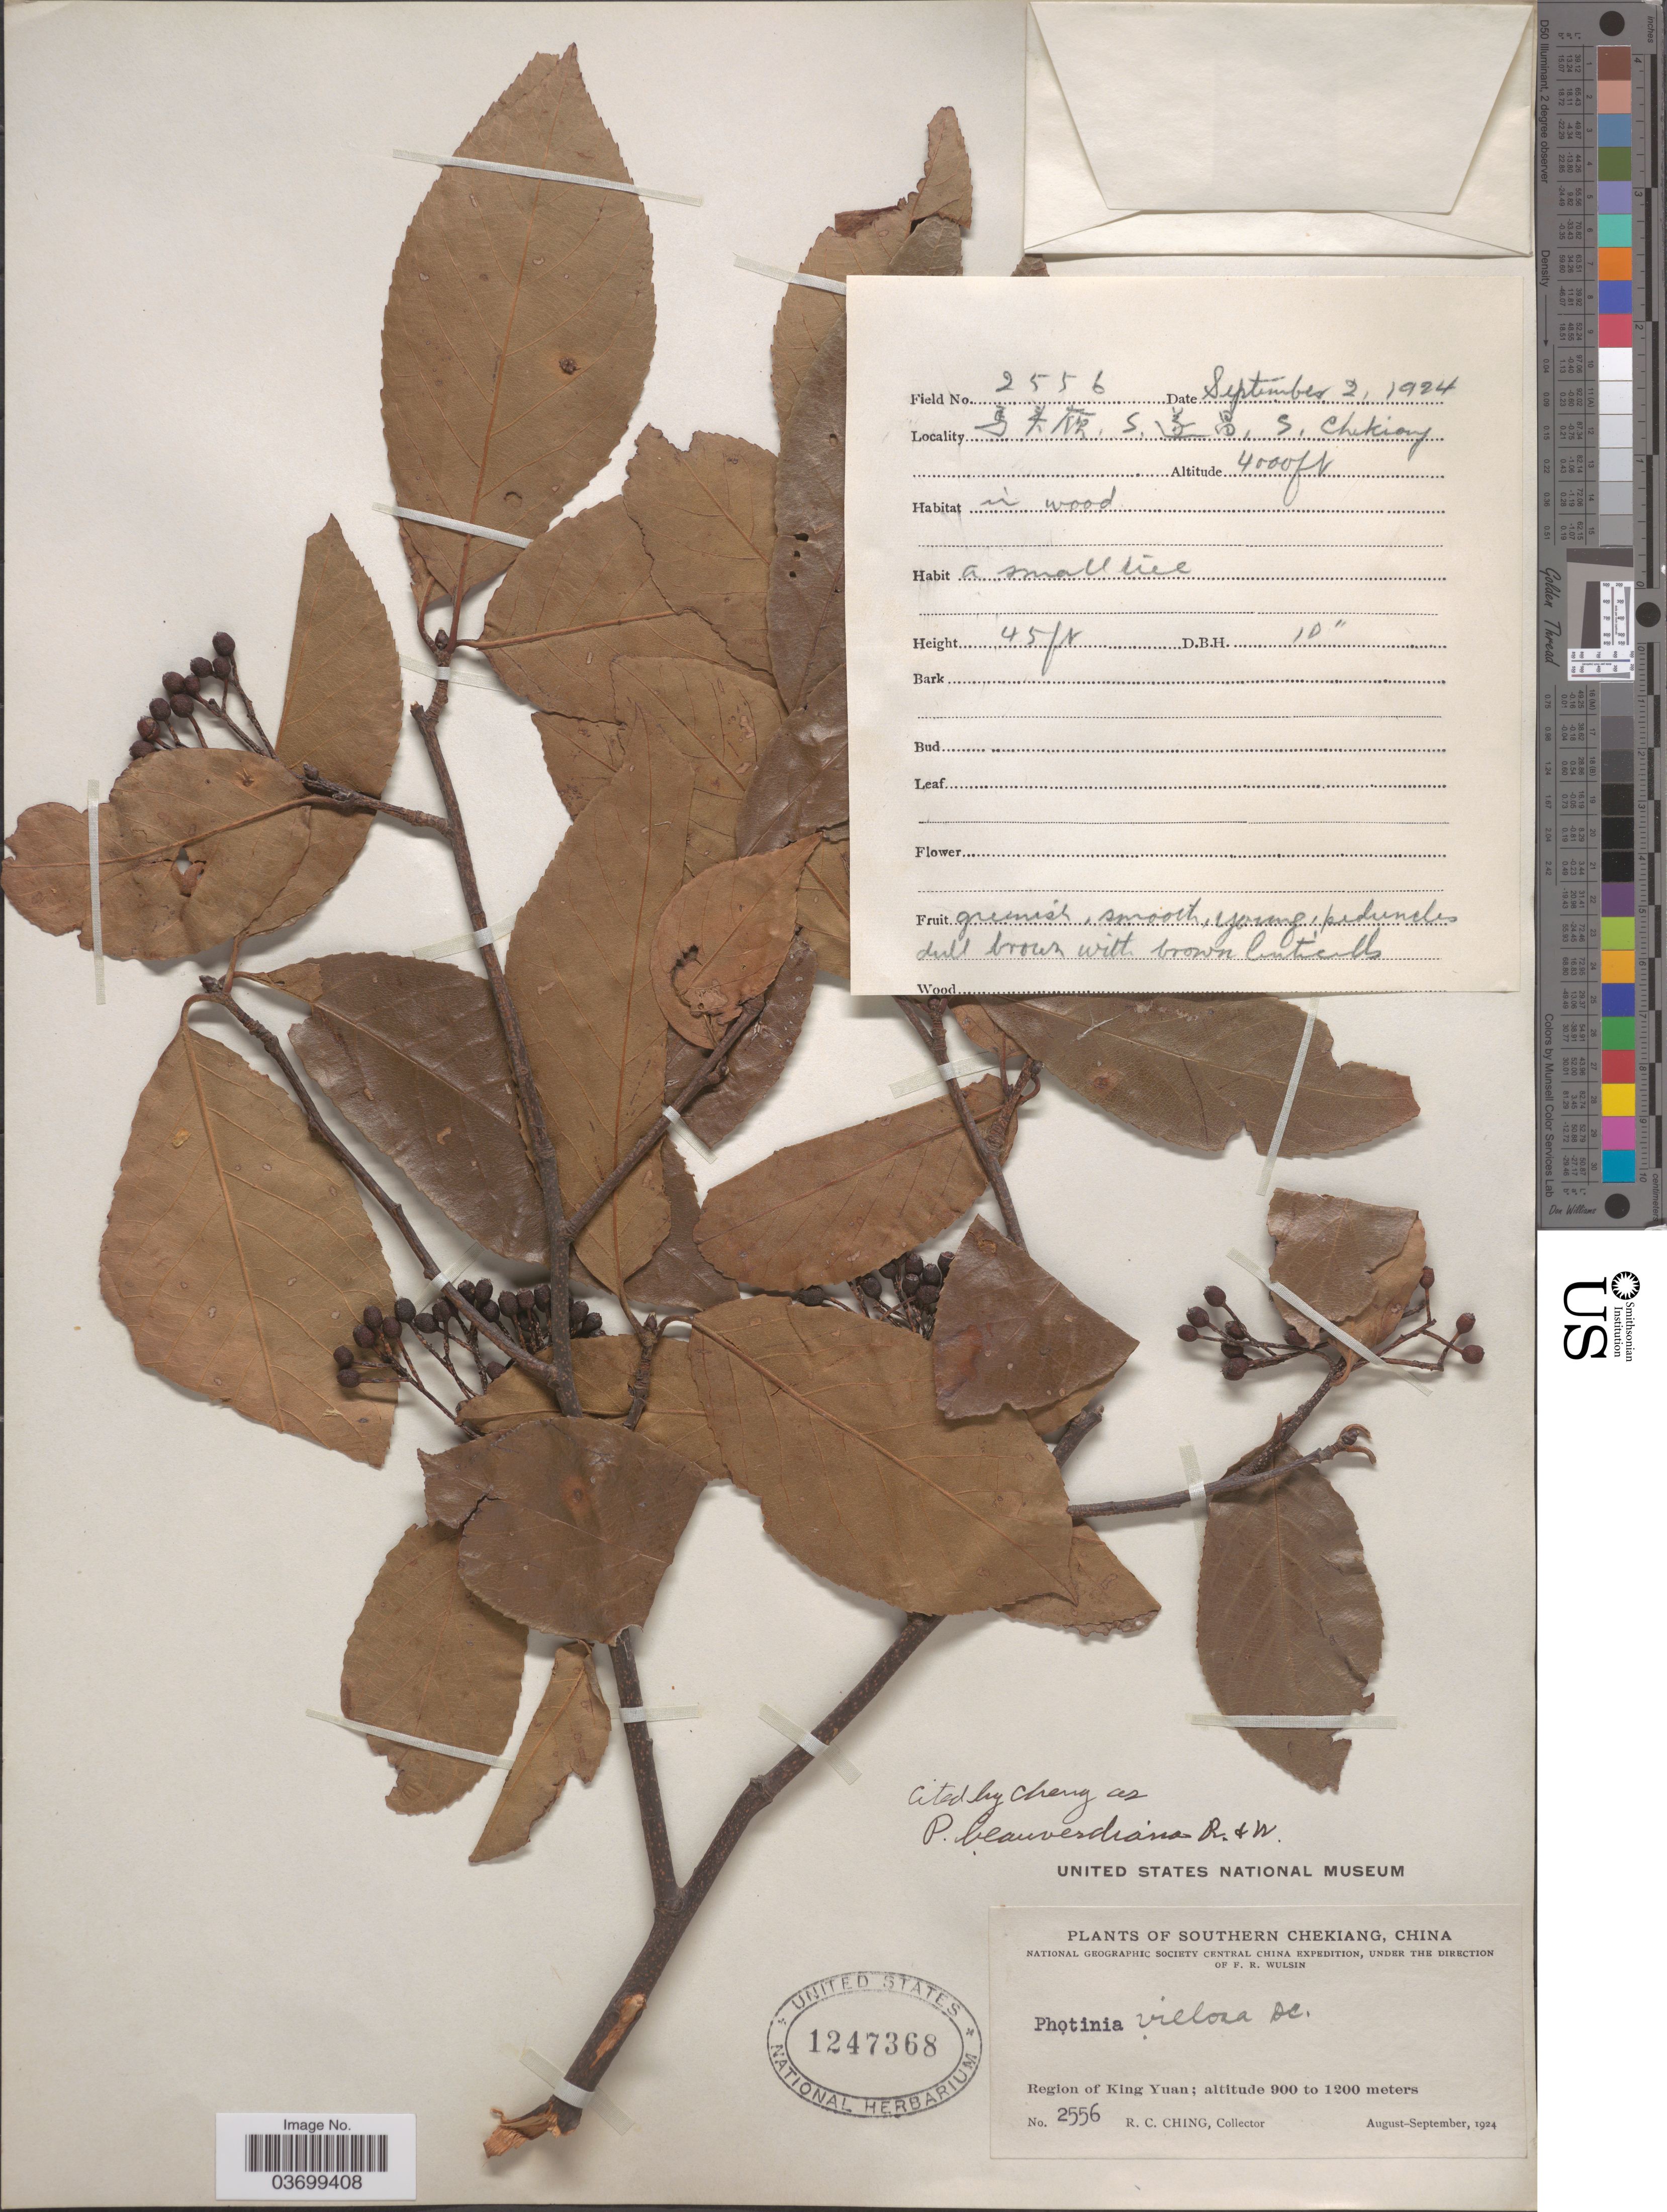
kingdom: Plantae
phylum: Tracheophyta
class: Magnoliopsida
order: Rosales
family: Rosaceae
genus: Photinia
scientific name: Photinia beauverdiana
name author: C.K. Schneid.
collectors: R. C. Ching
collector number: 2556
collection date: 1924-09-02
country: China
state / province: Zhejiang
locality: X, S. X, Southern Chekiang. Region of King Yuan.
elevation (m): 1219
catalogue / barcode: US 1247368